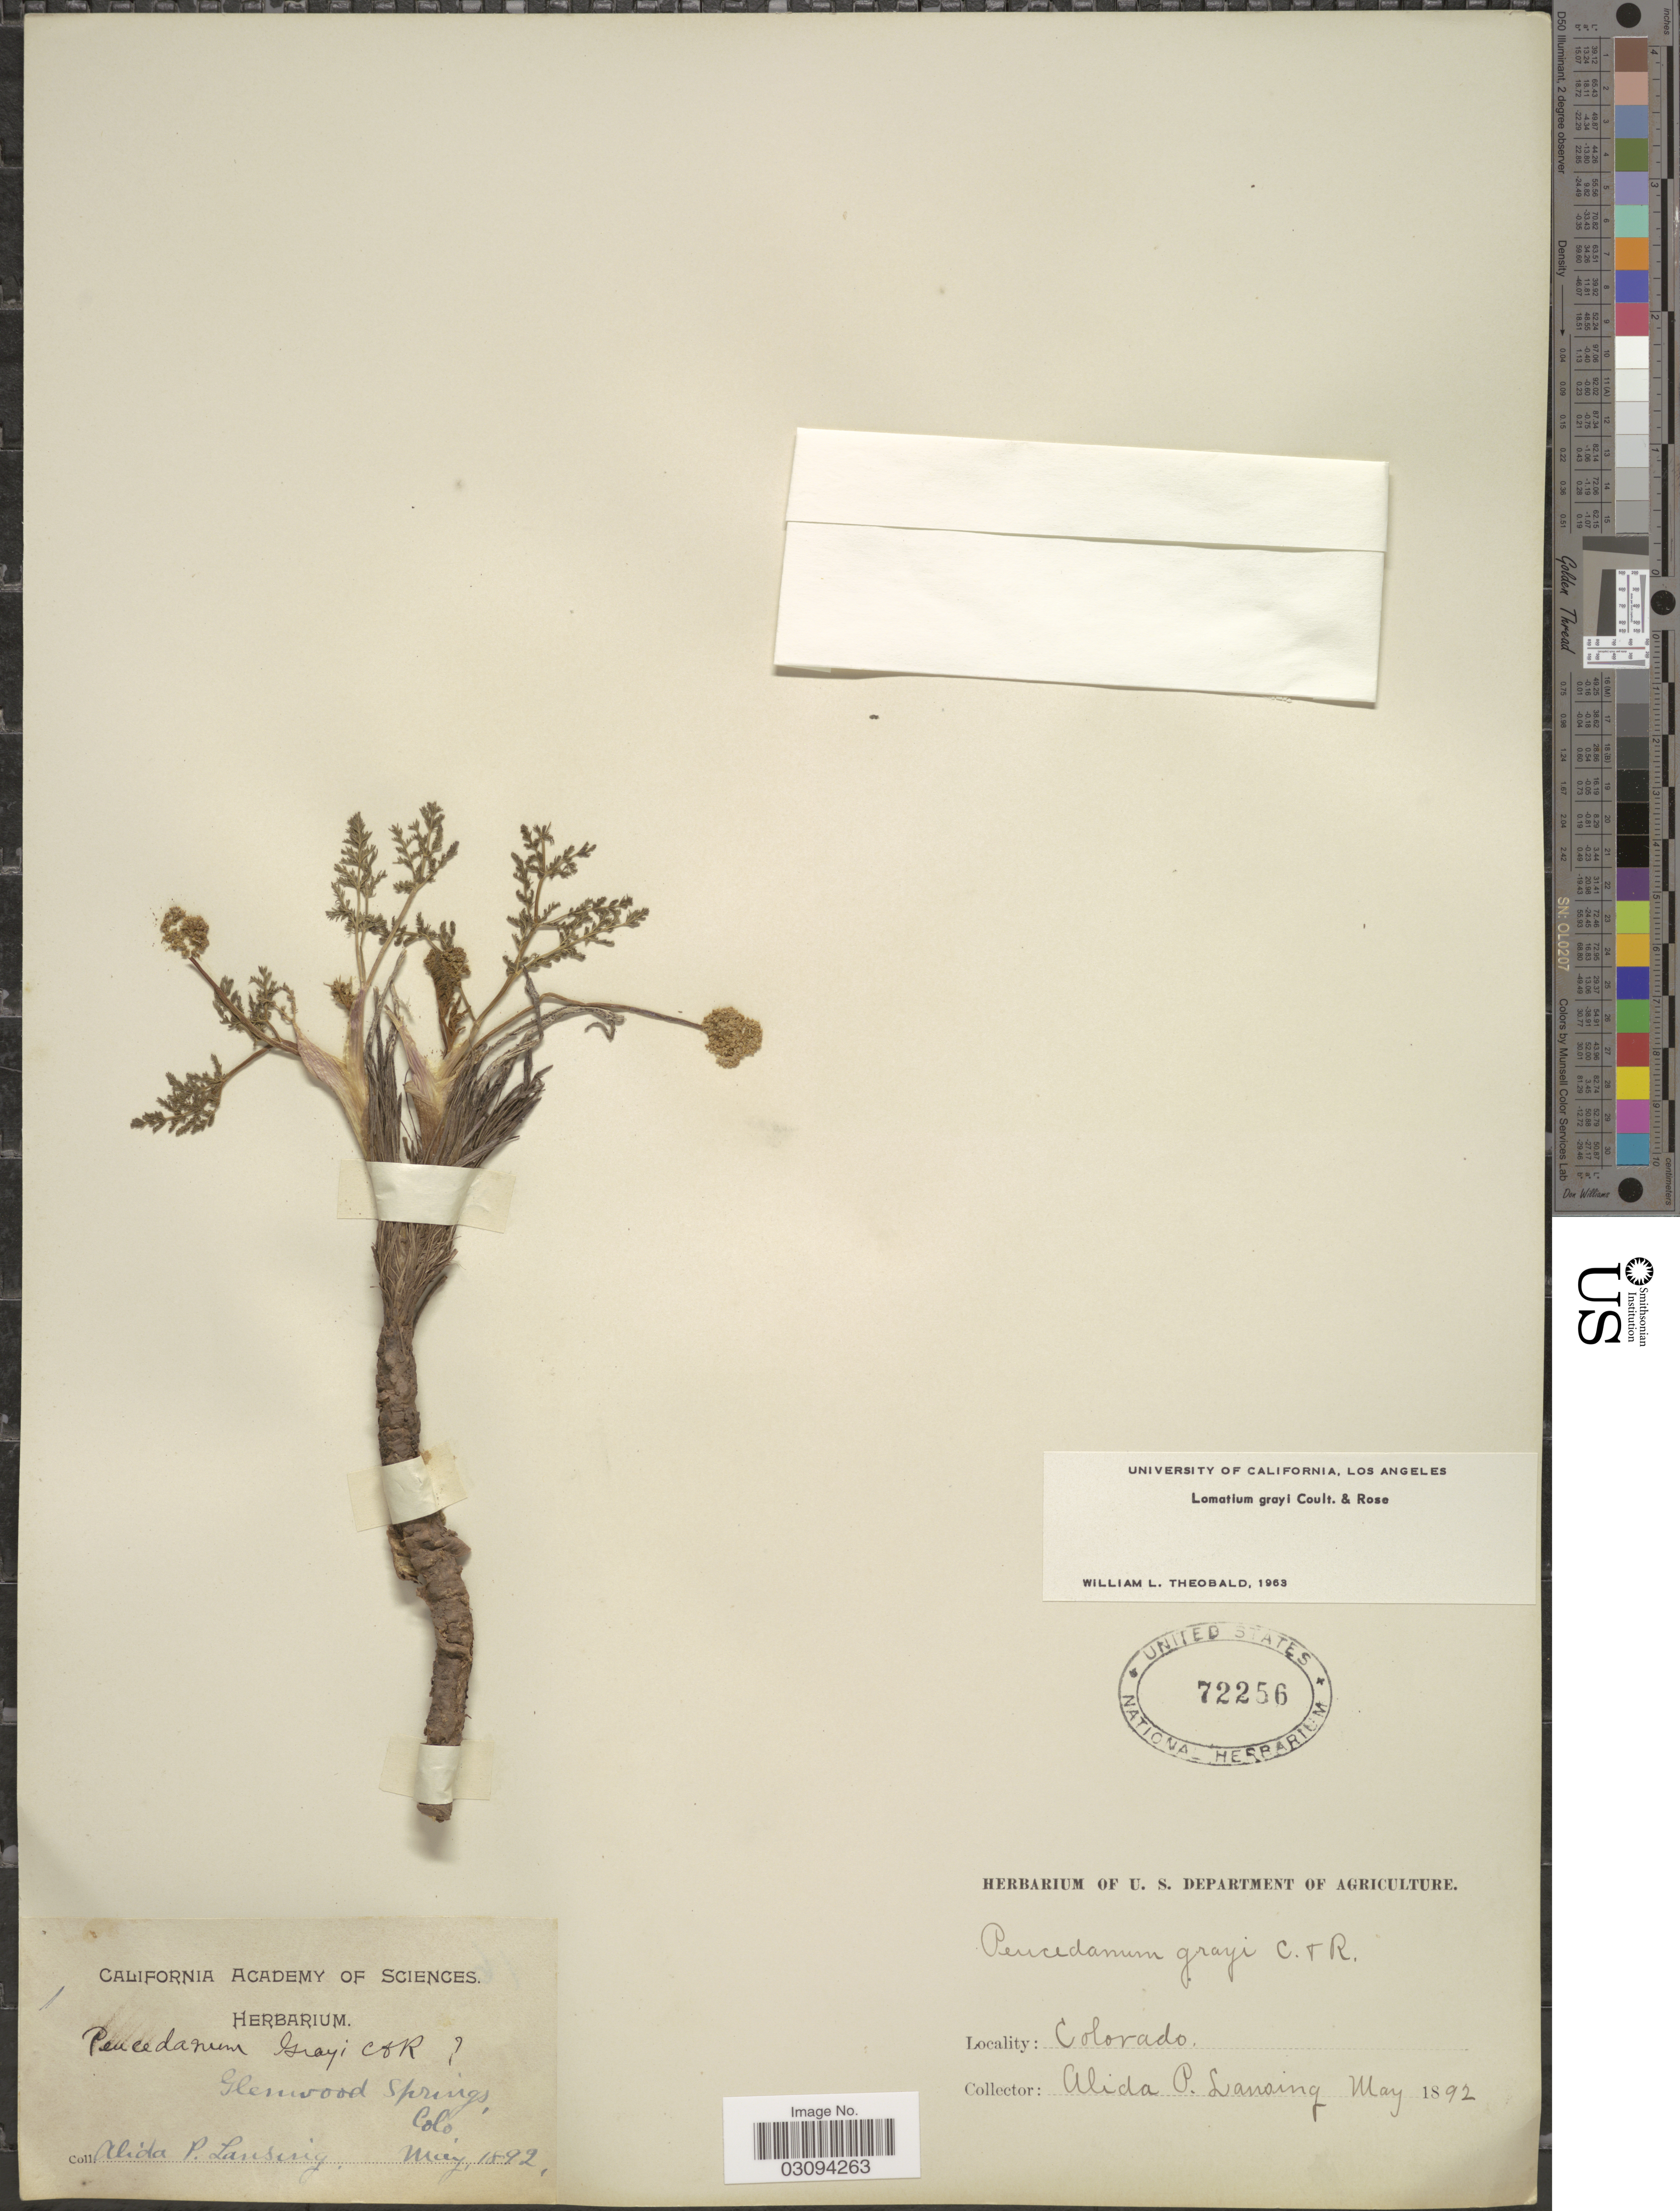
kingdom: Plantae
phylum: Tracheophyta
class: Magnoliopsida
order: Apiales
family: Apiaceae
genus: Lomatium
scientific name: Lomatium grayi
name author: (J.M. Coult. & Rose) J.M. Coult. & Rose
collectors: A. Lansing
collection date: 1892-05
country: United States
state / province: Colorado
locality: Glenwood Springs, Colo.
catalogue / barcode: US 72256